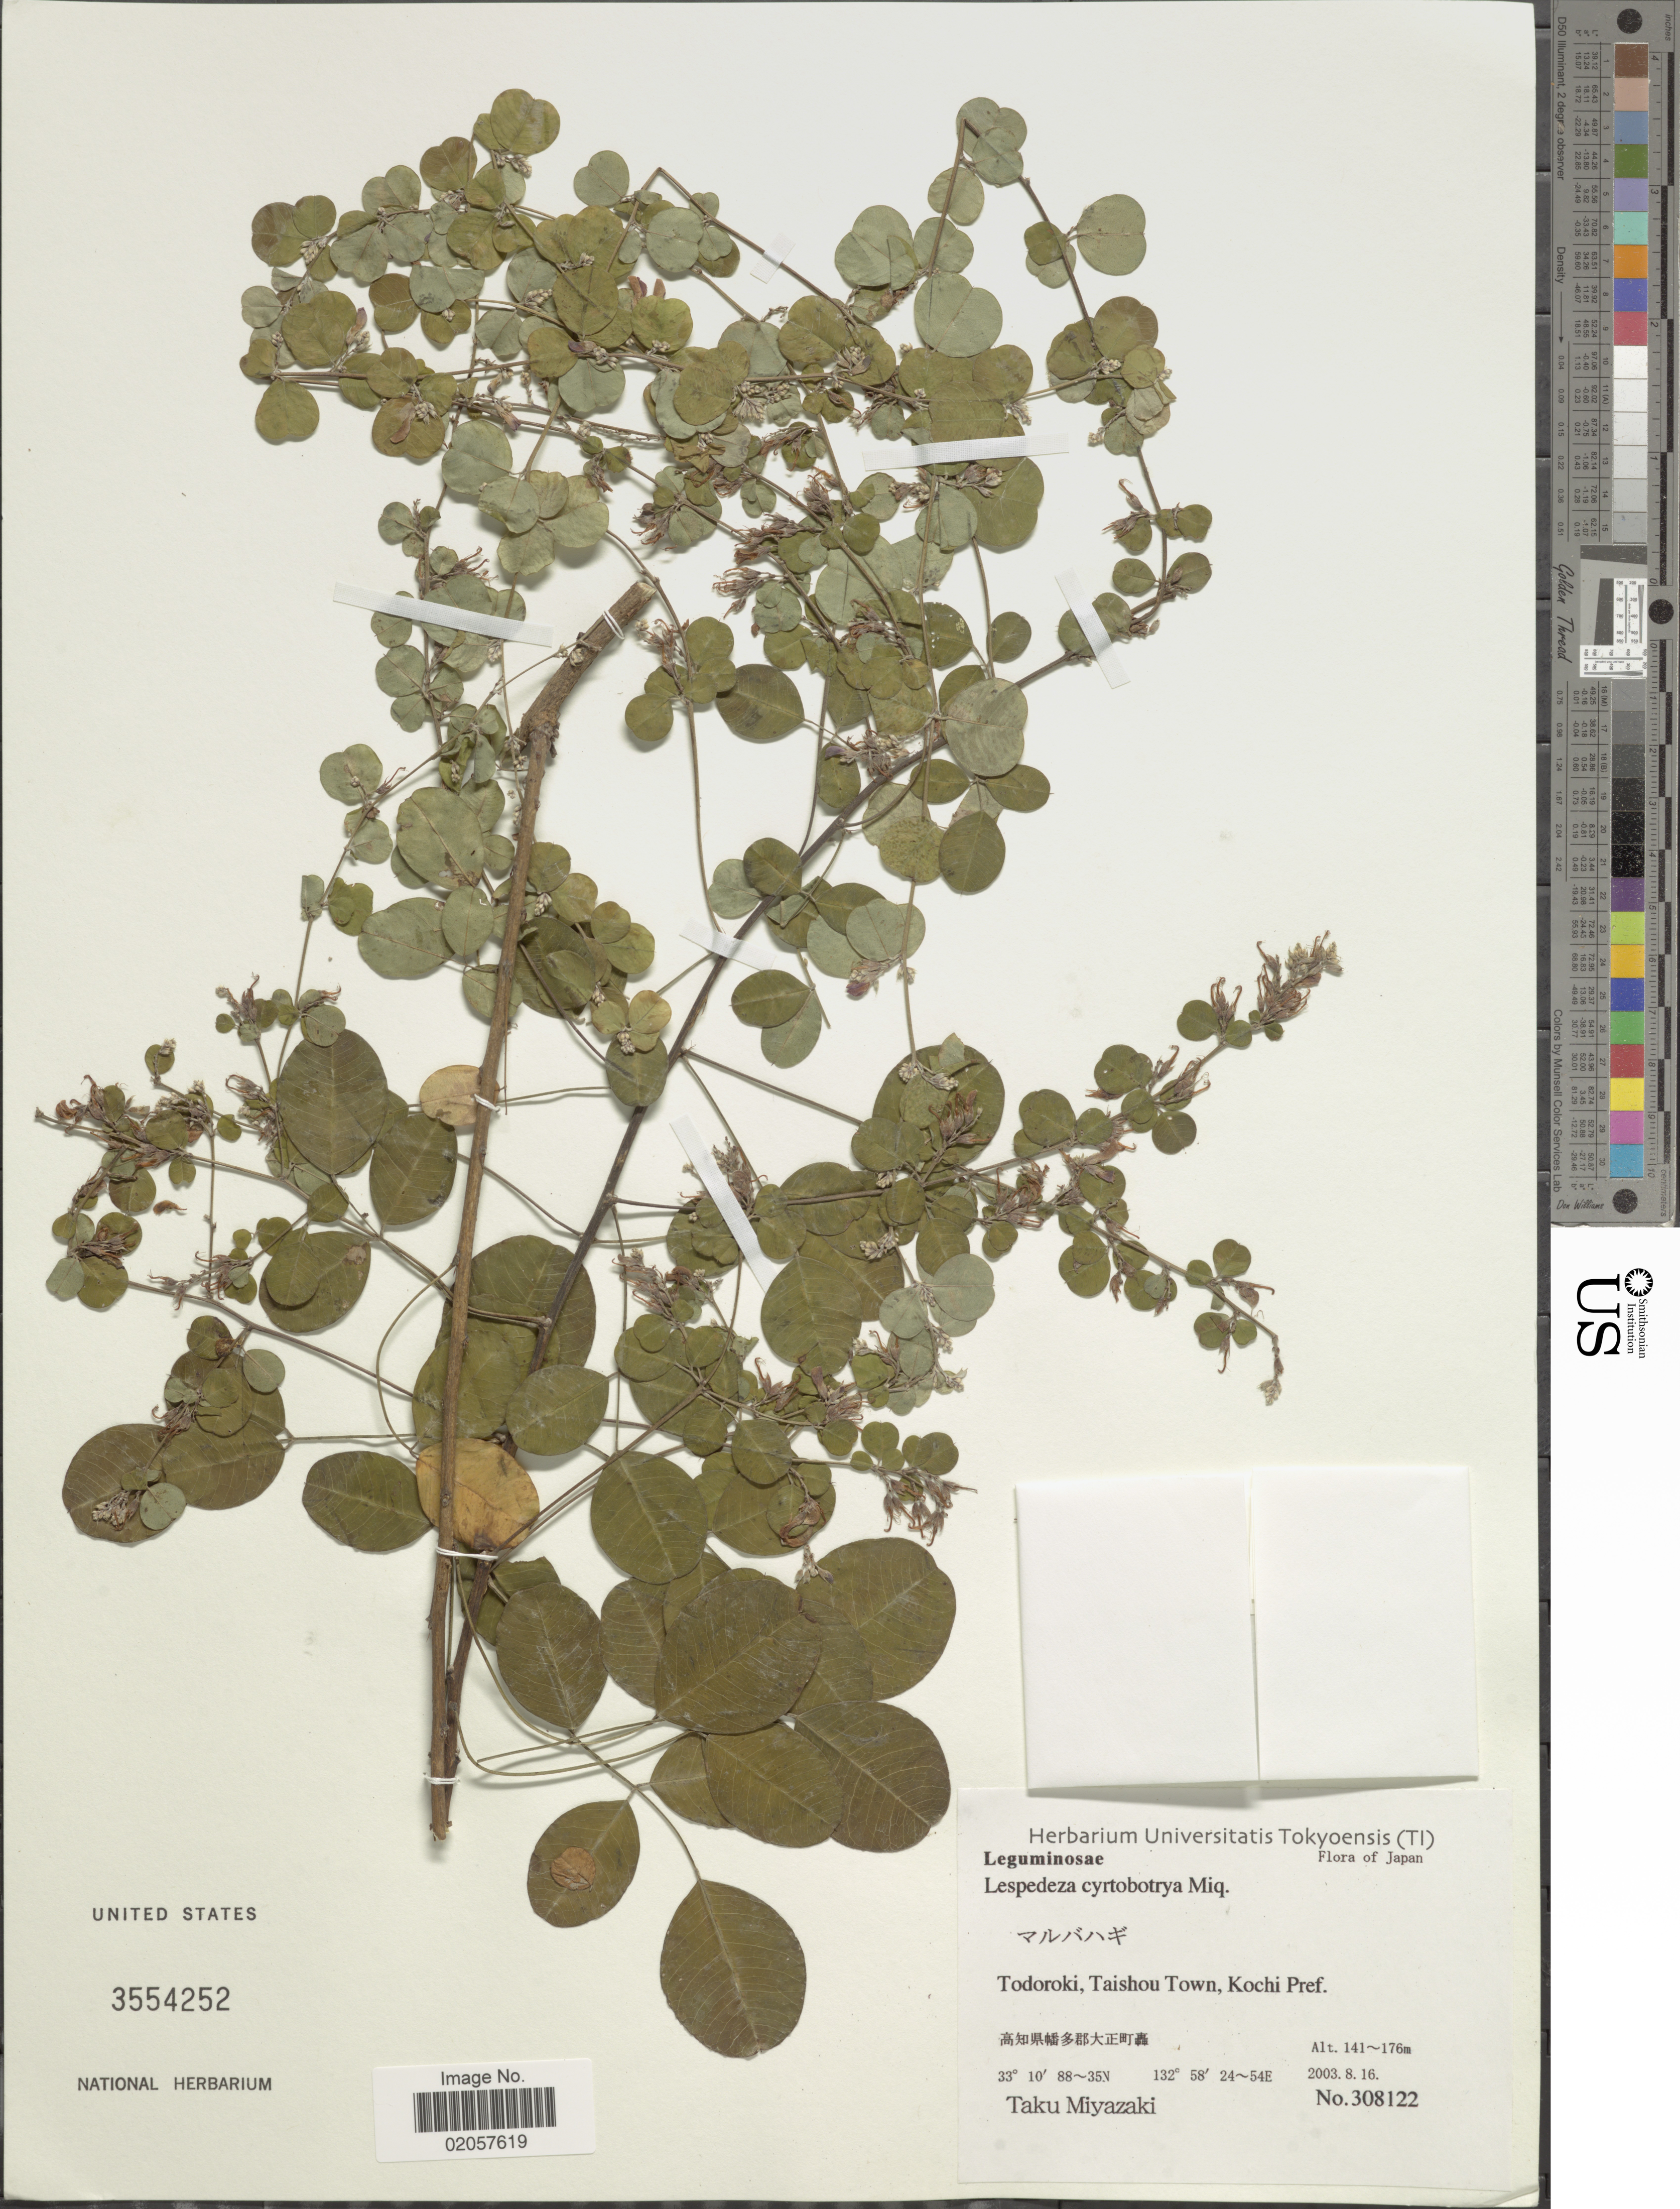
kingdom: Plantae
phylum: Tracheophyta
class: Magnoliopsida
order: Fabales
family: Fabaceae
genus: Lespedeza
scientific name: Lespedeza cyrtobotrya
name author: Miq.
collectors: T. Miyazaki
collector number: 308122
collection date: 2003-08-16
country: Japan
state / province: Koti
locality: Todoroki, Taishou Town, Kochi Pref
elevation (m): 141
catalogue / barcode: US 3554252